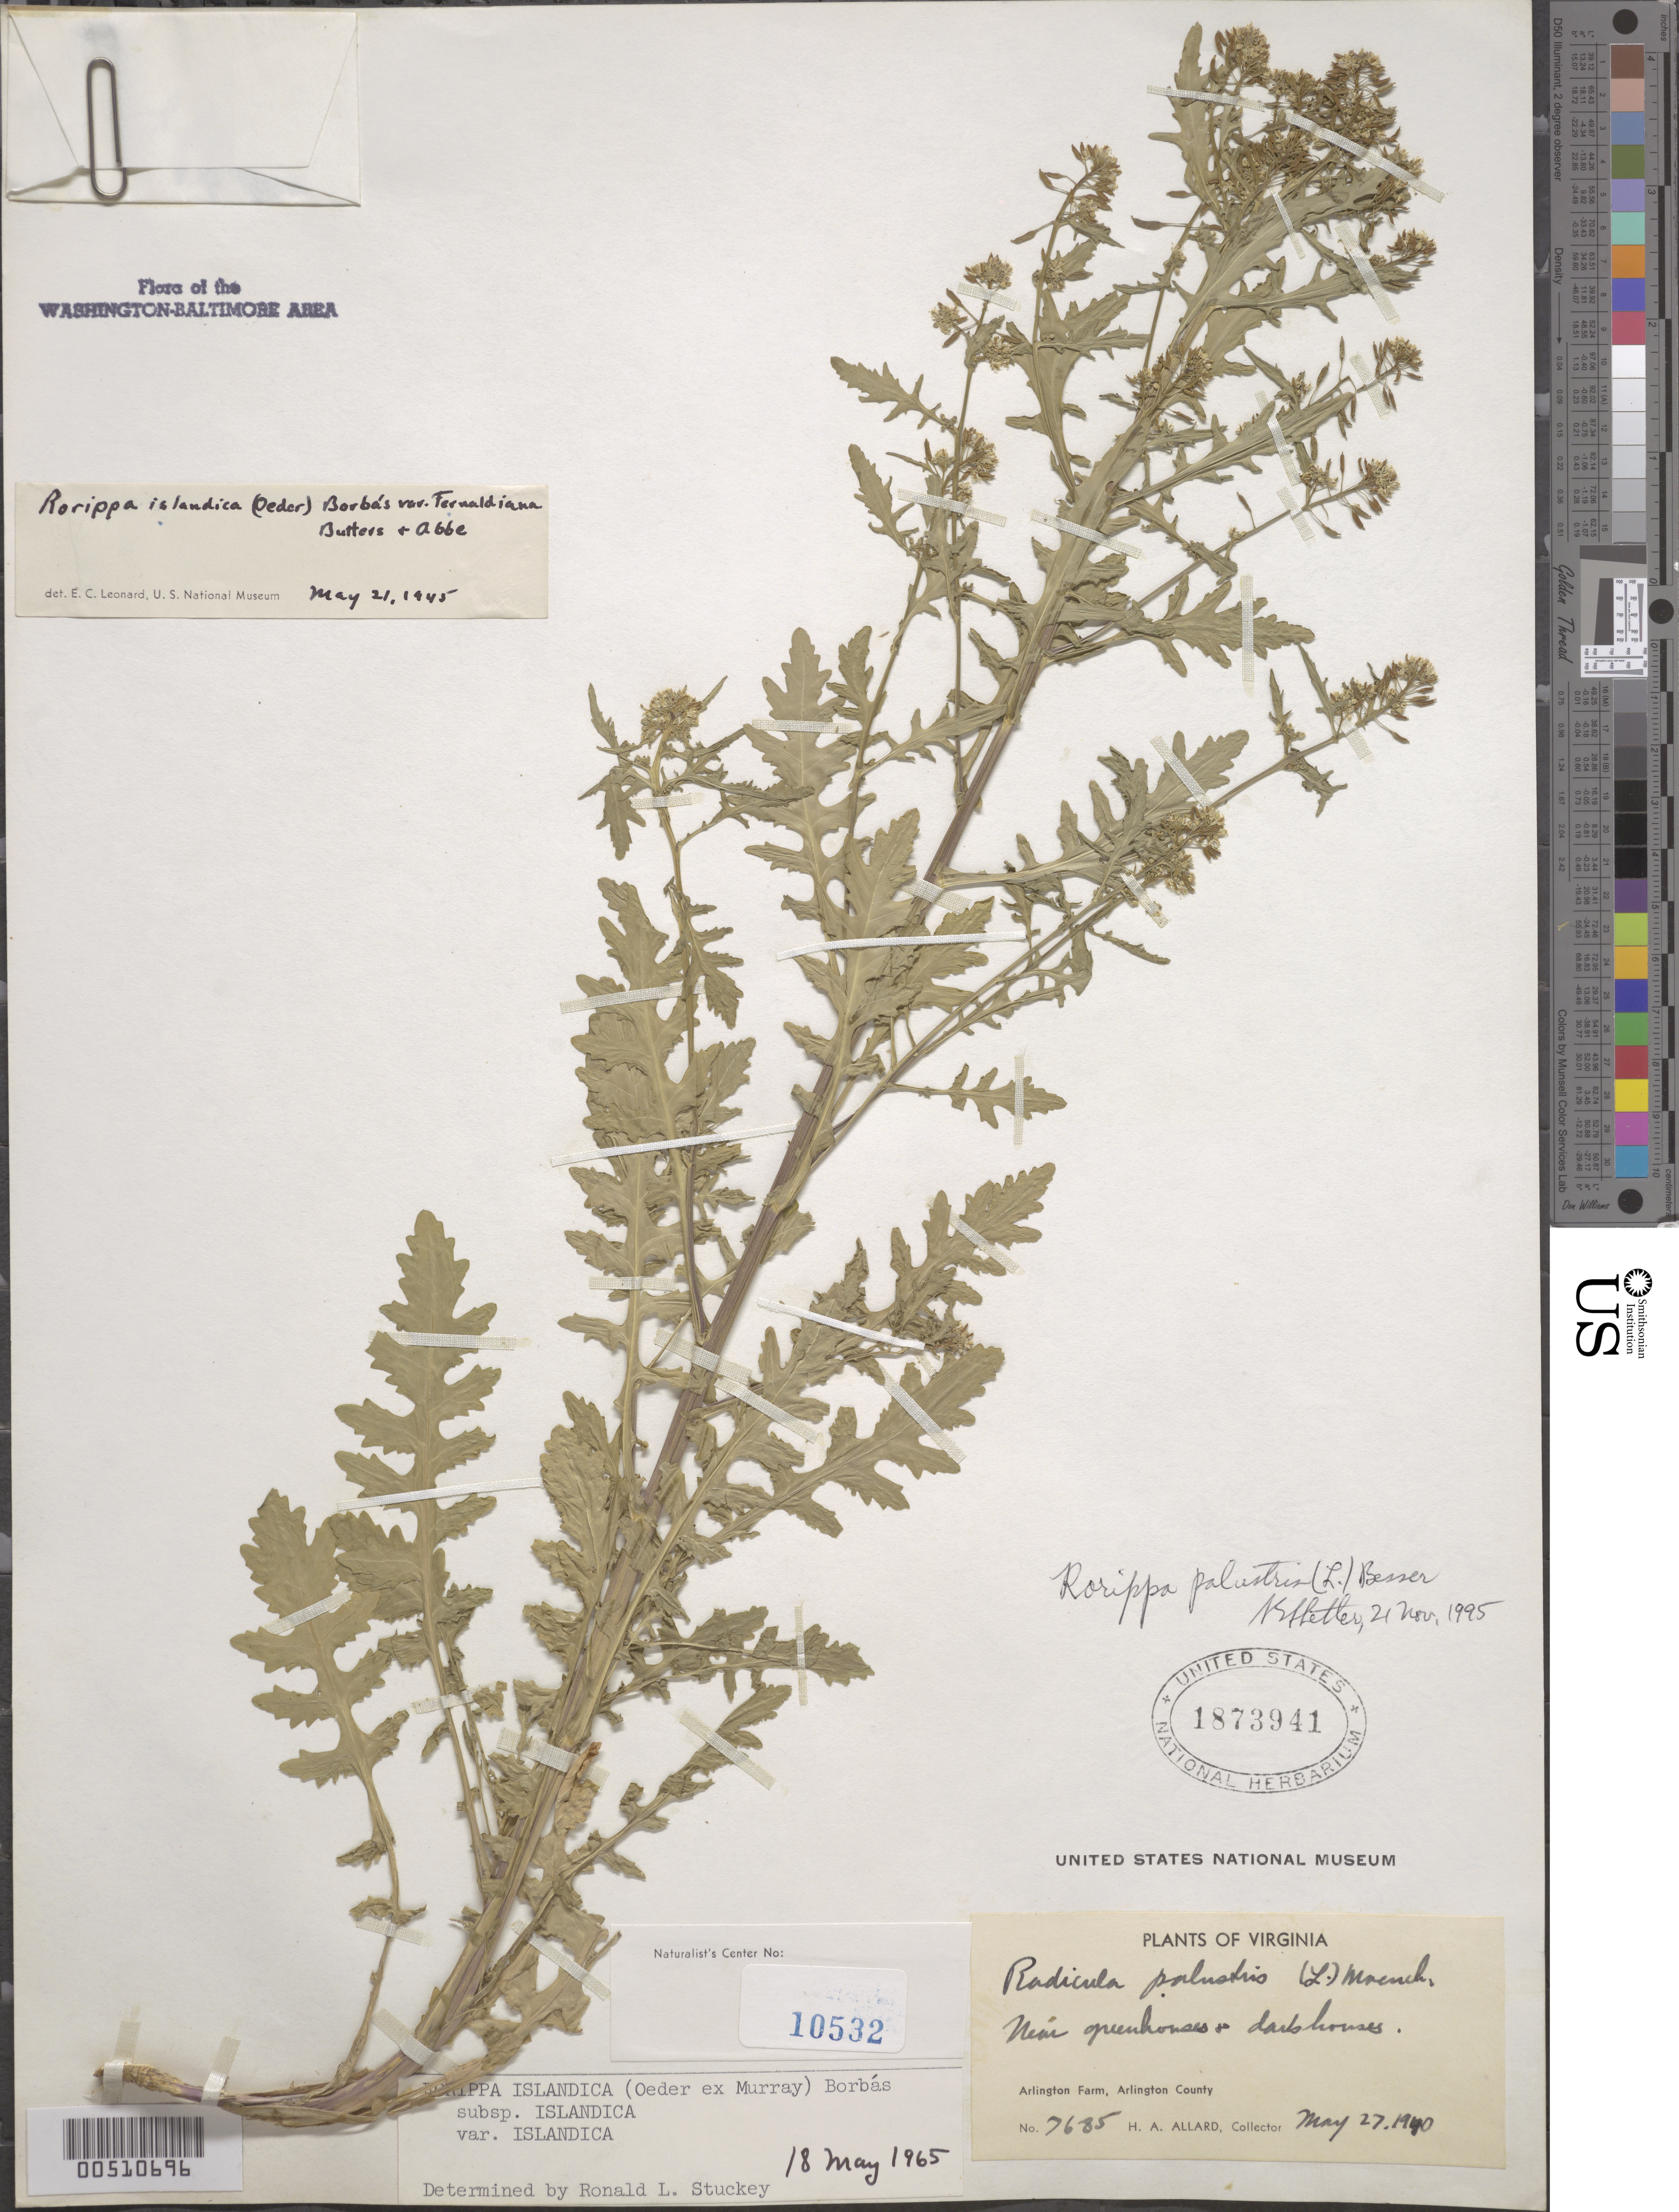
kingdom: Plantae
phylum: Tracheophyta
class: Magnoliopsida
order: Brassicales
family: Brassicaceae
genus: Rorippa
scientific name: Rorippa palustris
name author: (L.) Besser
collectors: H. A. Allard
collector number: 7685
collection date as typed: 27 May 1940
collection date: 1940-05-27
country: United States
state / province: Virginia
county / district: Arlington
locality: Arlington Farm, near Greenhouses and Dark Houses,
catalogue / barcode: US 1873941